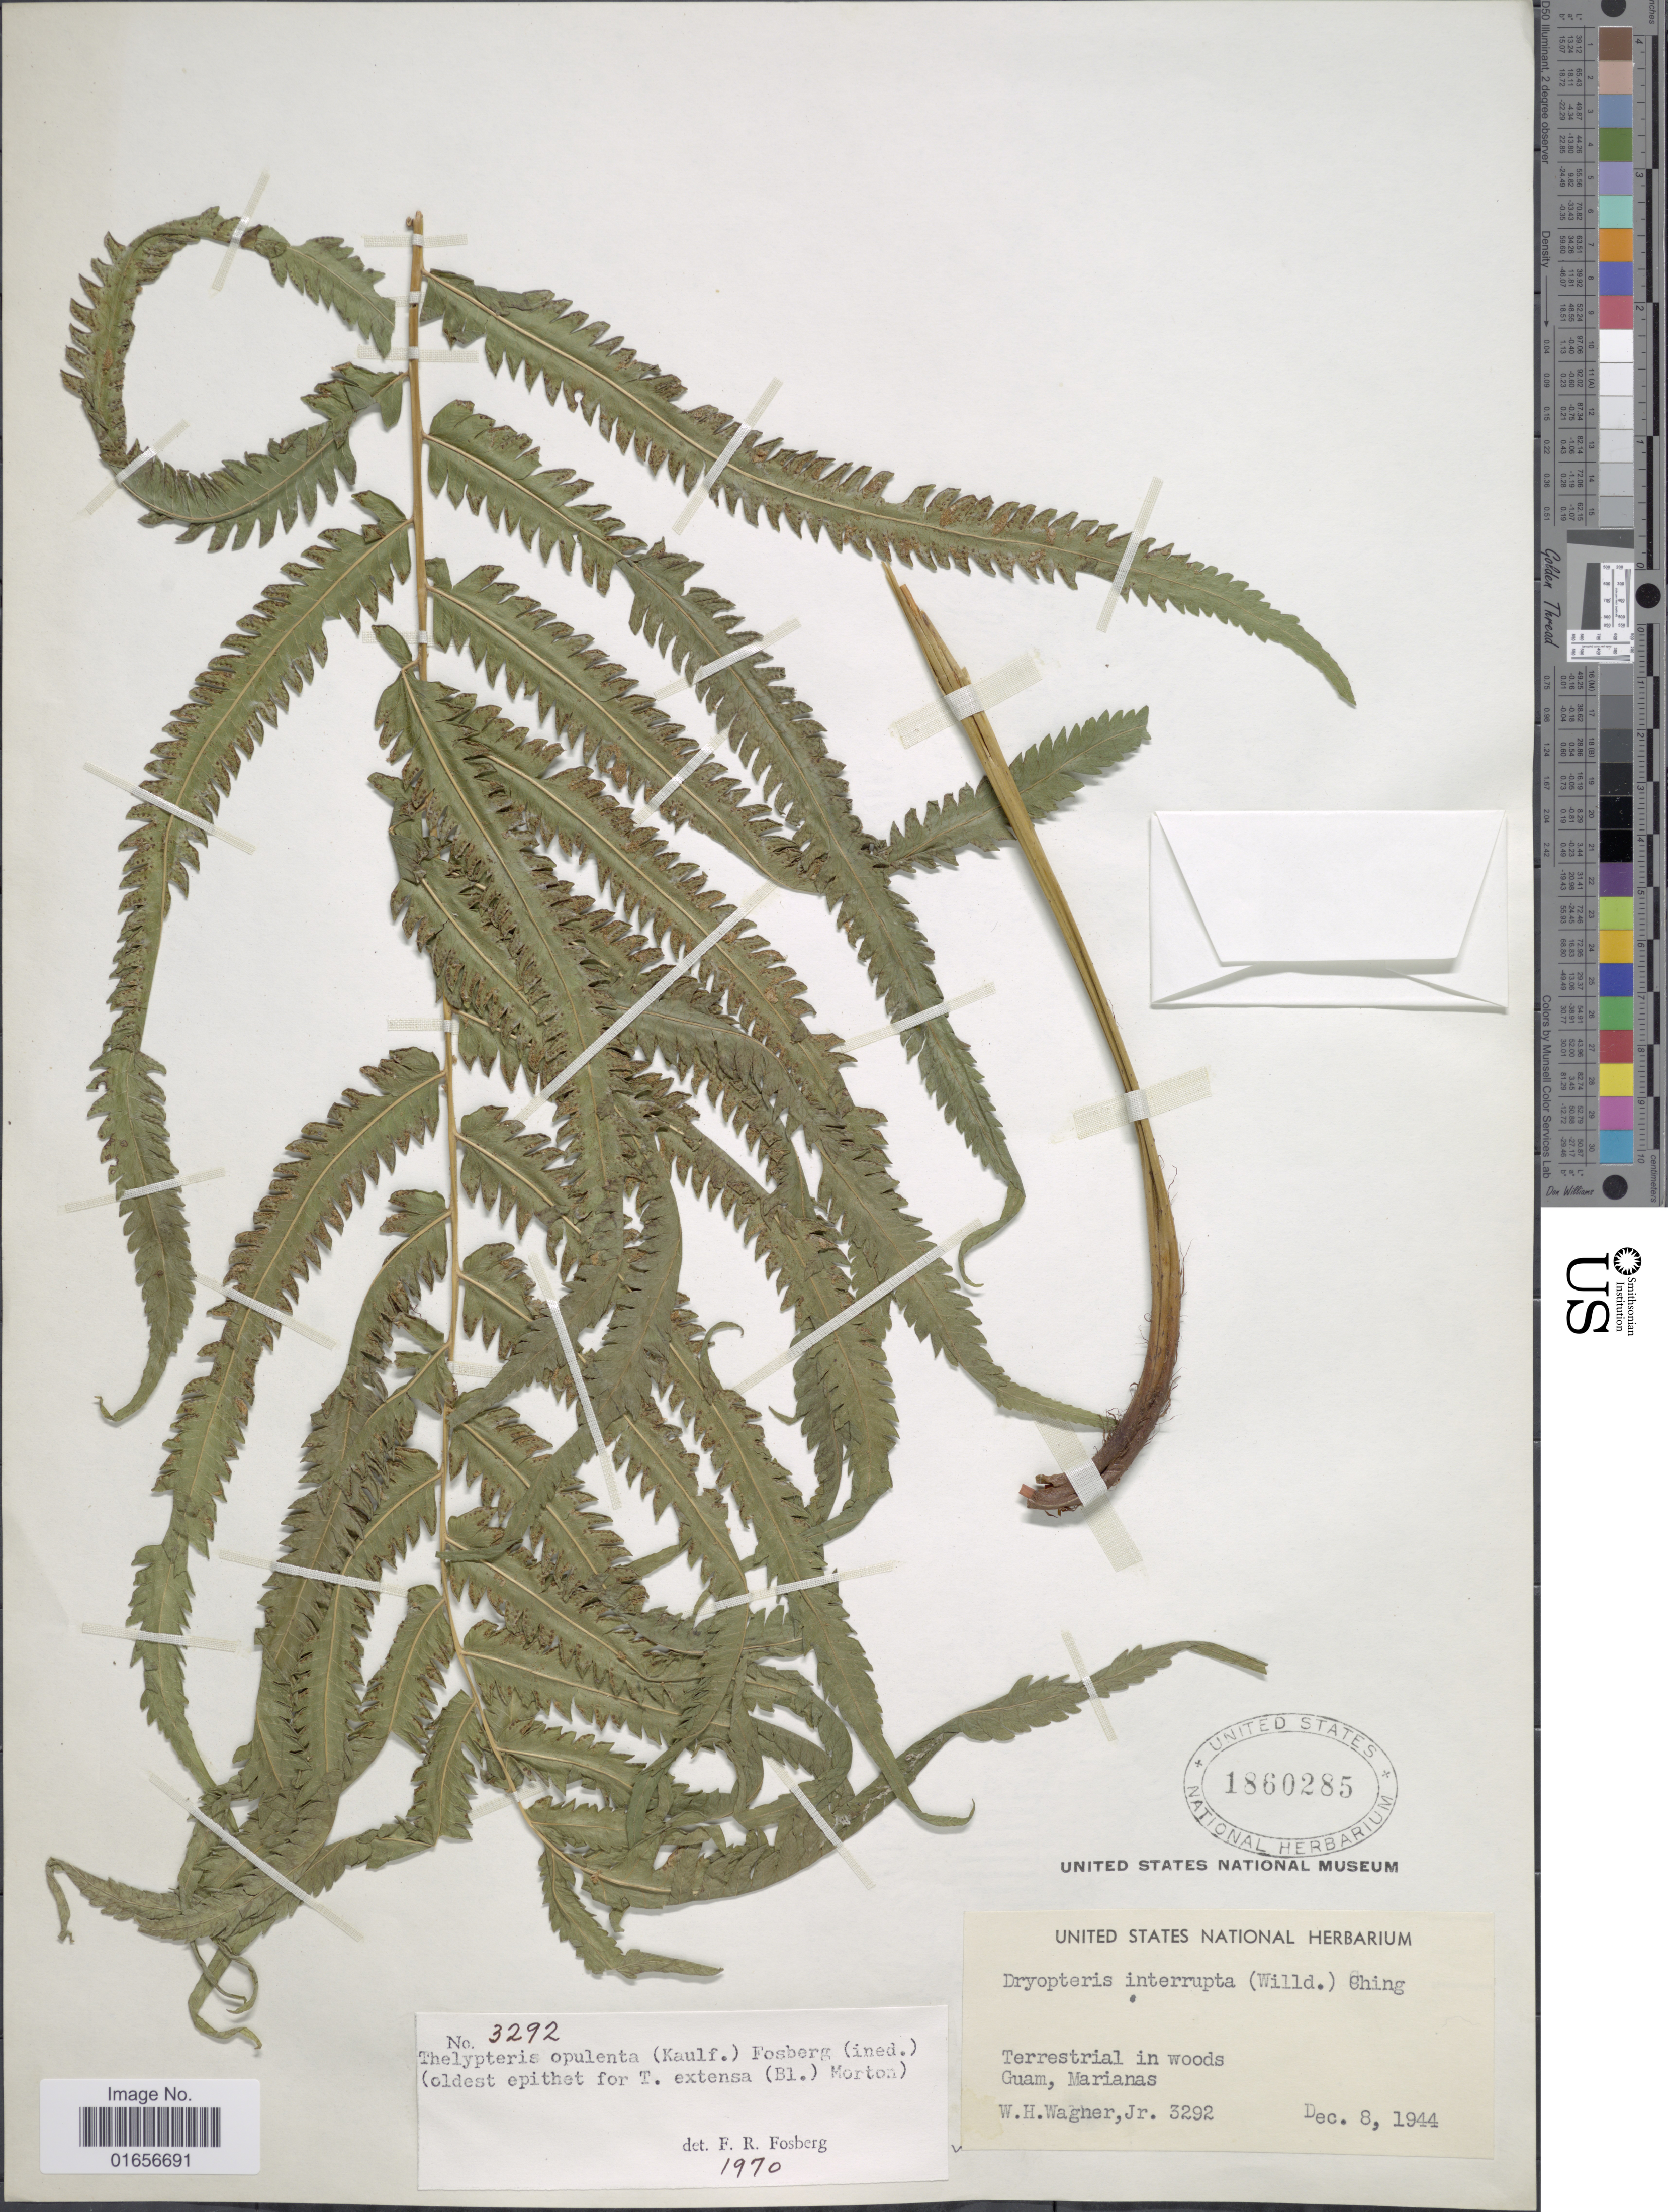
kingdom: Plantae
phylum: Tracheophyta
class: Polypodiopsida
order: Polypodiales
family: Thelypteridaceae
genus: Amphineuron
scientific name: Amphineuron opulentum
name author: (Kaulf.) Holttum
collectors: W. H. Wagner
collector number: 3292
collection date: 1944-12-08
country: Guam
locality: Guam, Marianas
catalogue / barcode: US 1860285